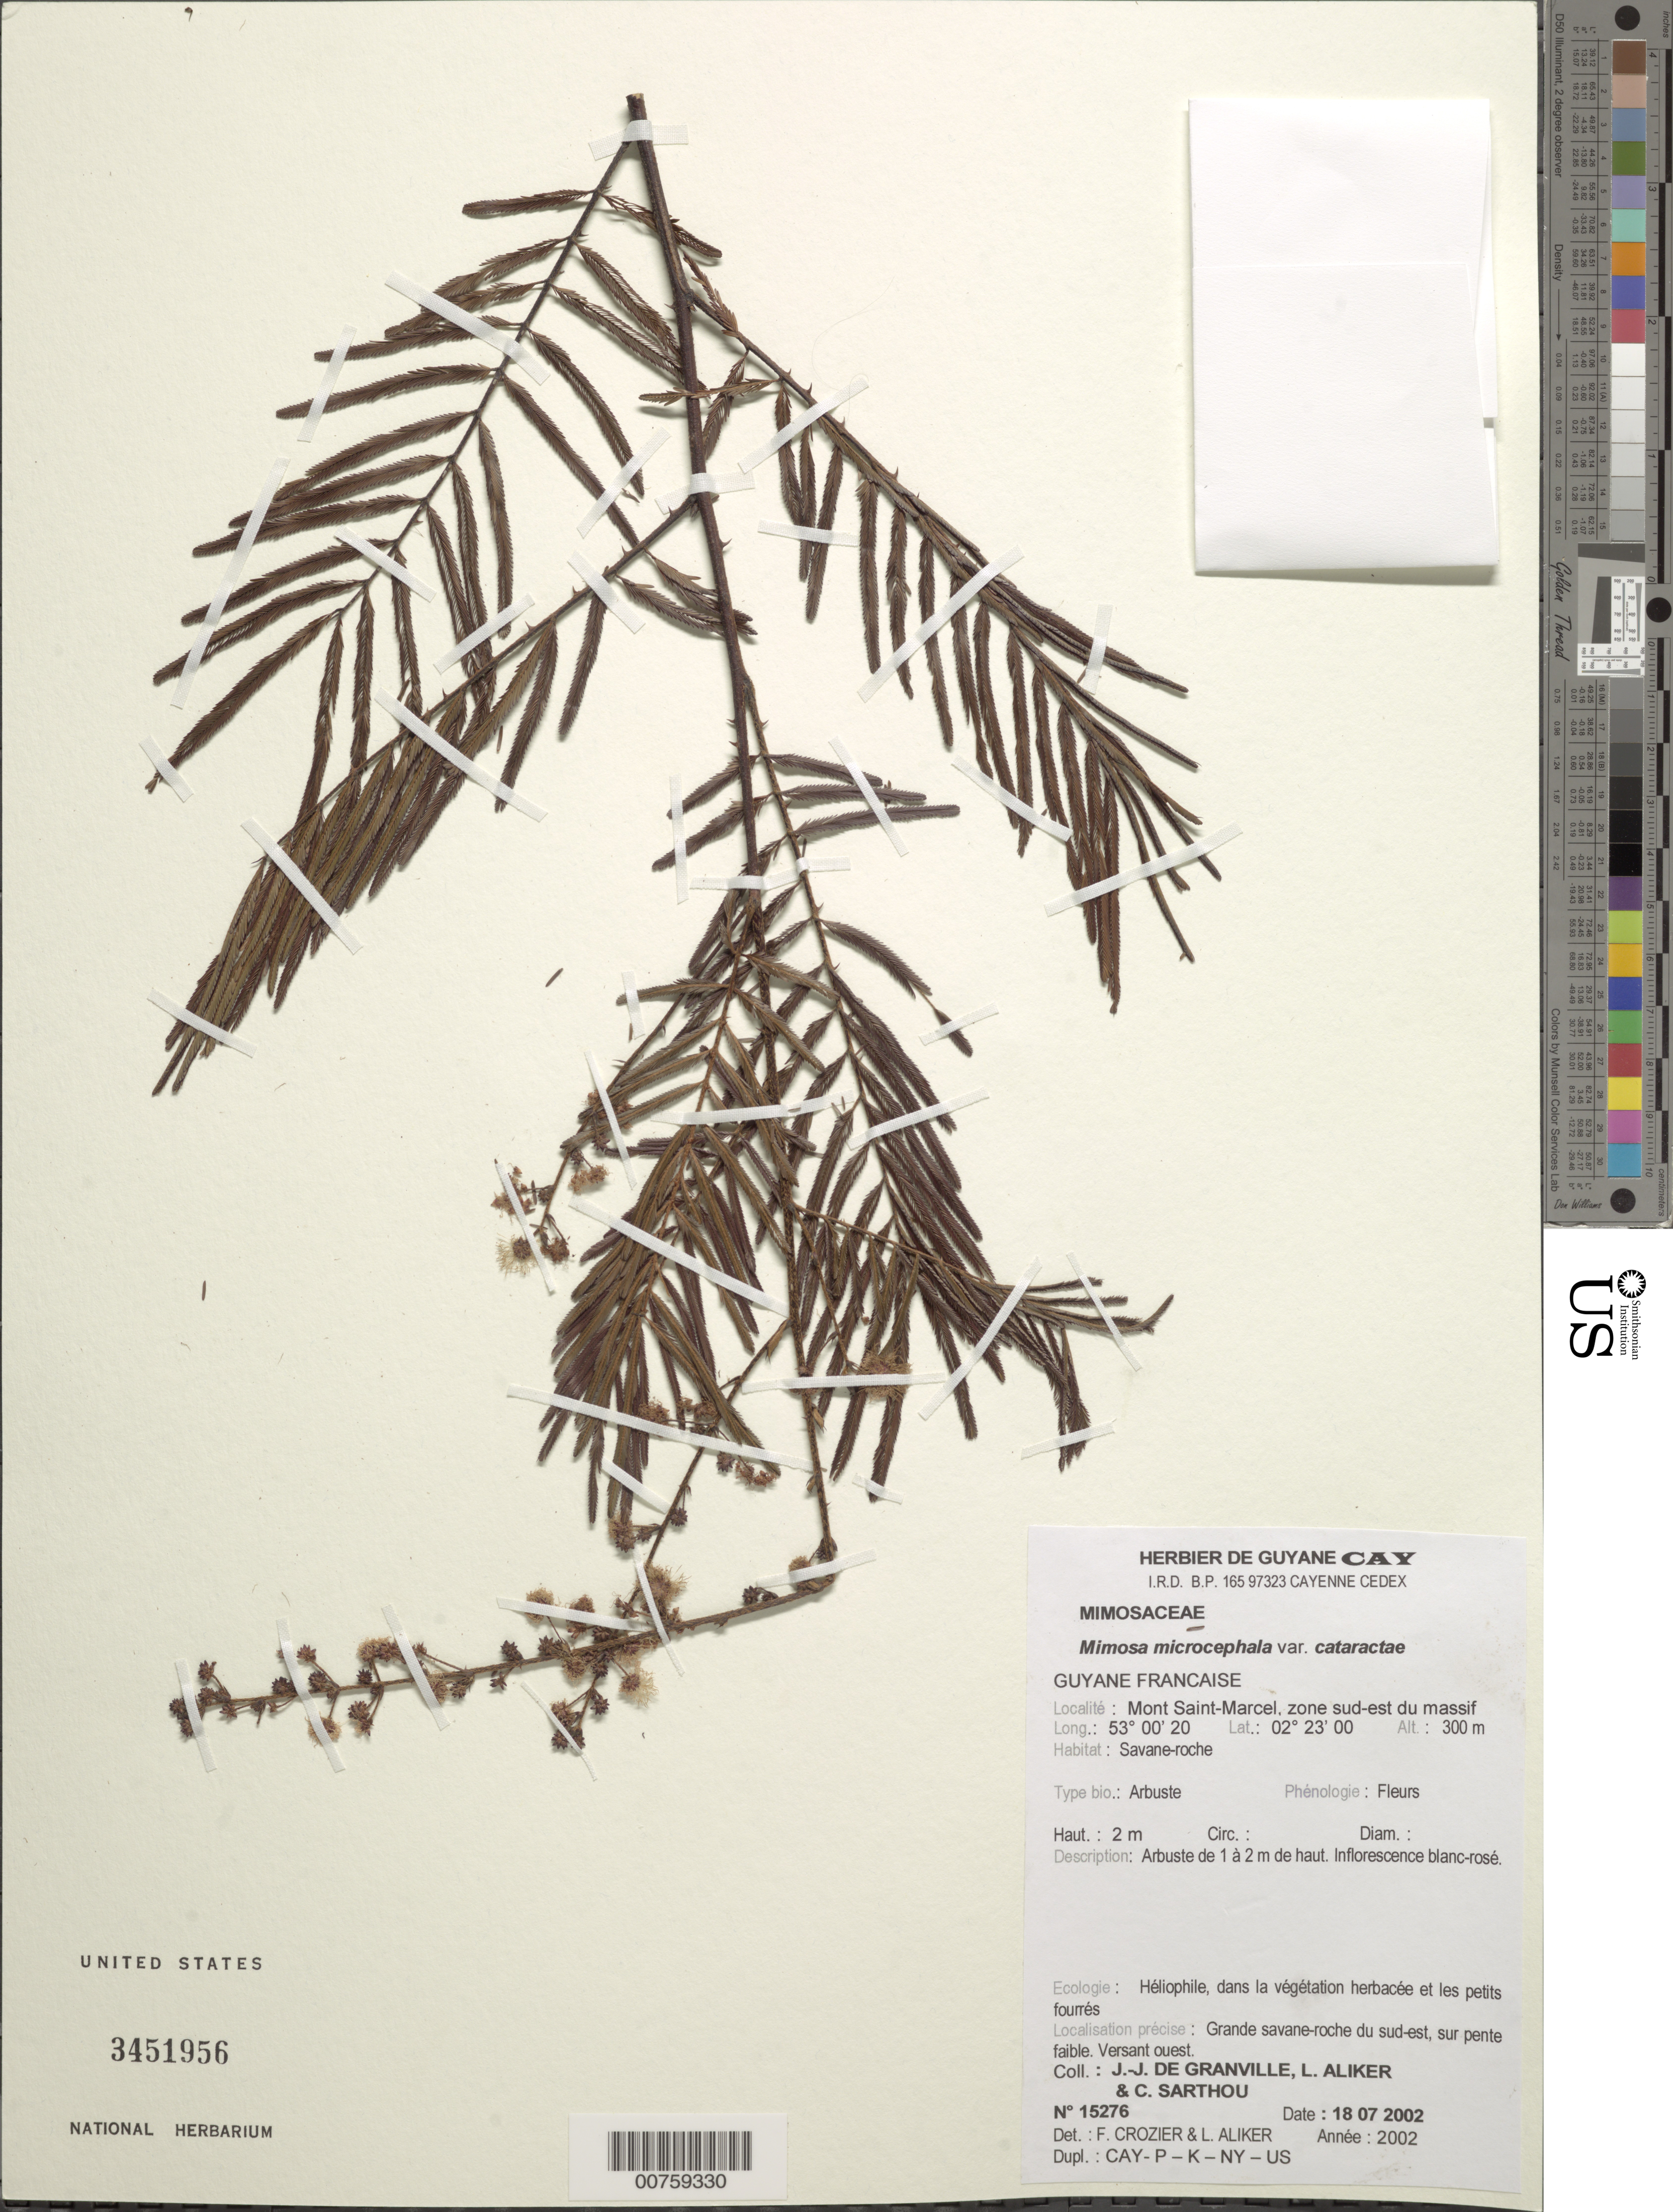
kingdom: Plantae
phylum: Tracheophyta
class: Magnoliopsida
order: Fabales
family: Fabaceae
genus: Mimosa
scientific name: Mimosa microcephala var. cataractae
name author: (Ducke) Barneby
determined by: Crozier, F.; Aliker, L.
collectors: J.-J. de Granville, L. Aliker & C. Sarthou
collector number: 15276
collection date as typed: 18-Jul-02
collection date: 2002-07-18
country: French Guiana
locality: Mont Saint-Marcel, zone Sud-Est du massif, Bassin de l'Yaloupi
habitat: Savane roche; heliophile,dans la vegetation herbacée et les petits fourrés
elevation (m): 300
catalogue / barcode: US 3451956